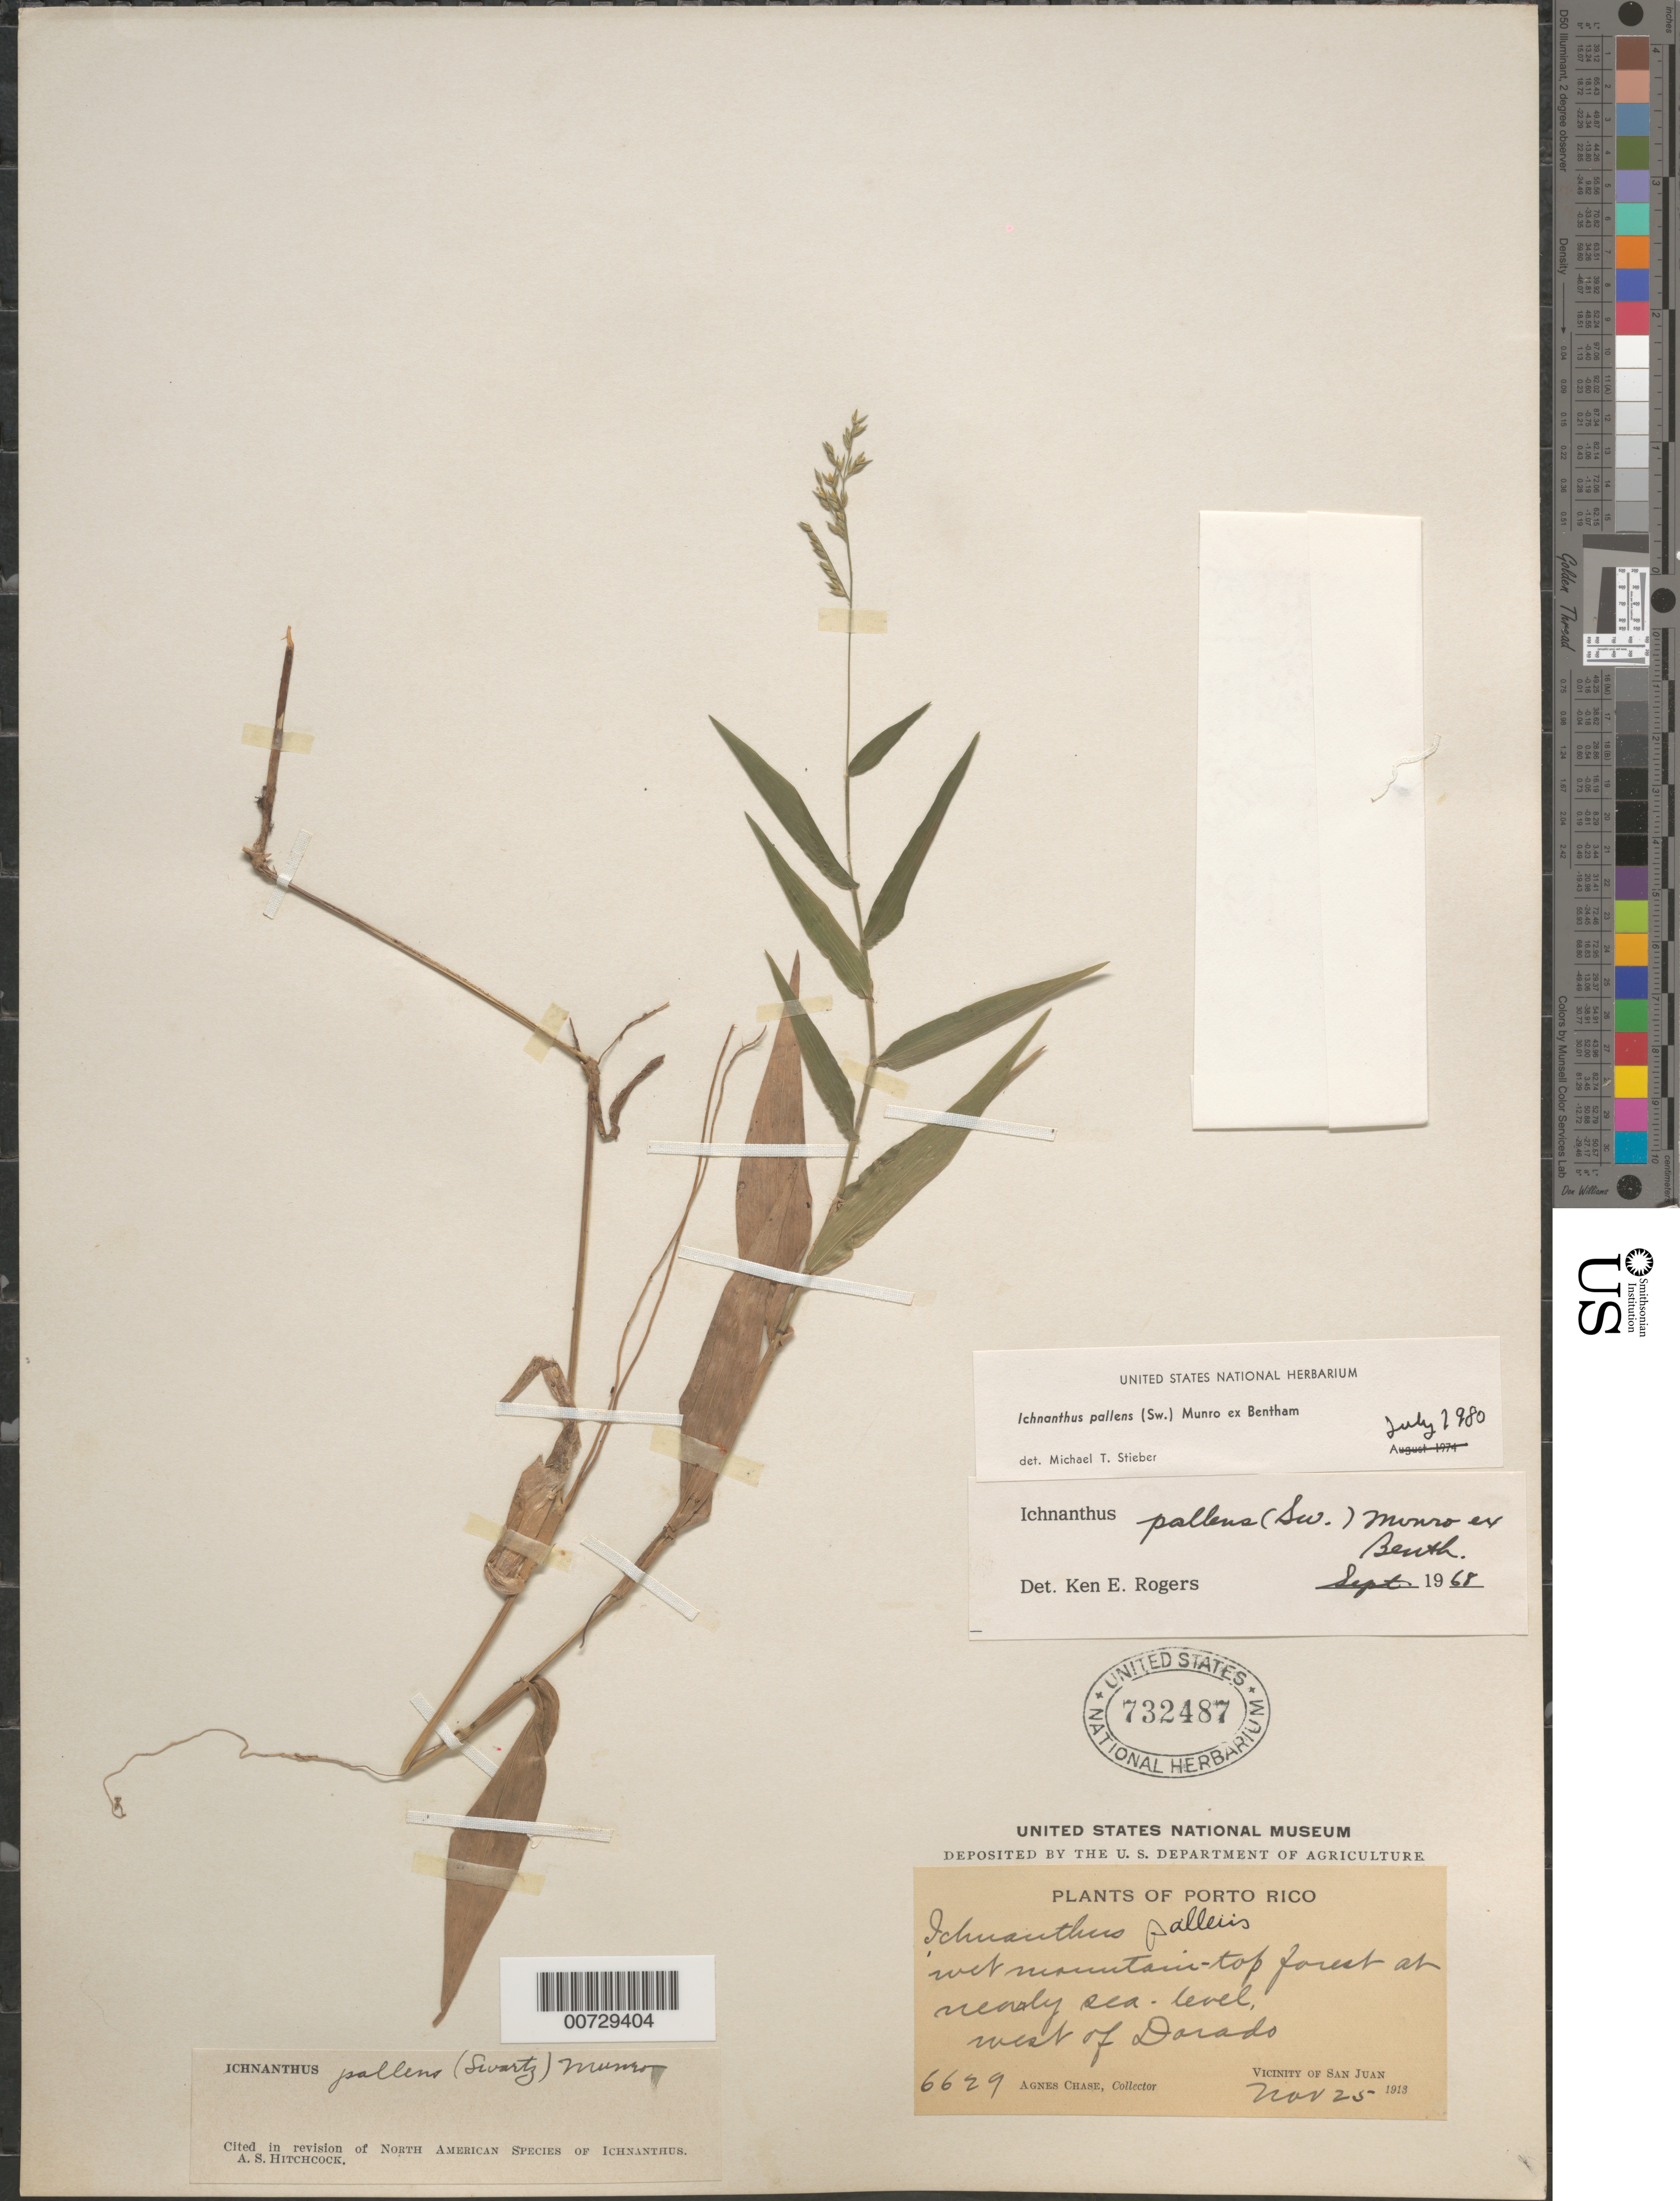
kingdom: Plantae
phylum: Tracheophyta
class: Liliopsida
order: Poales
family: Poaceae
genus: Ichnanthus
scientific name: Ichnanthus pallens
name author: (Sw.) Munro ex Benth.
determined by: Stieber, M. T.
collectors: A. Chase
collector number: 6629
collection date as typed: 25 Nov 1913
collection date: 1913-11-25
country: Puerto Rico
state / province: San Juan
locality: Dorado, W of; vic of San Juan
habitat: Wet mountain-top forest at nearly sea-level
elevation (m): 0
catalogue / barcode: US 732487